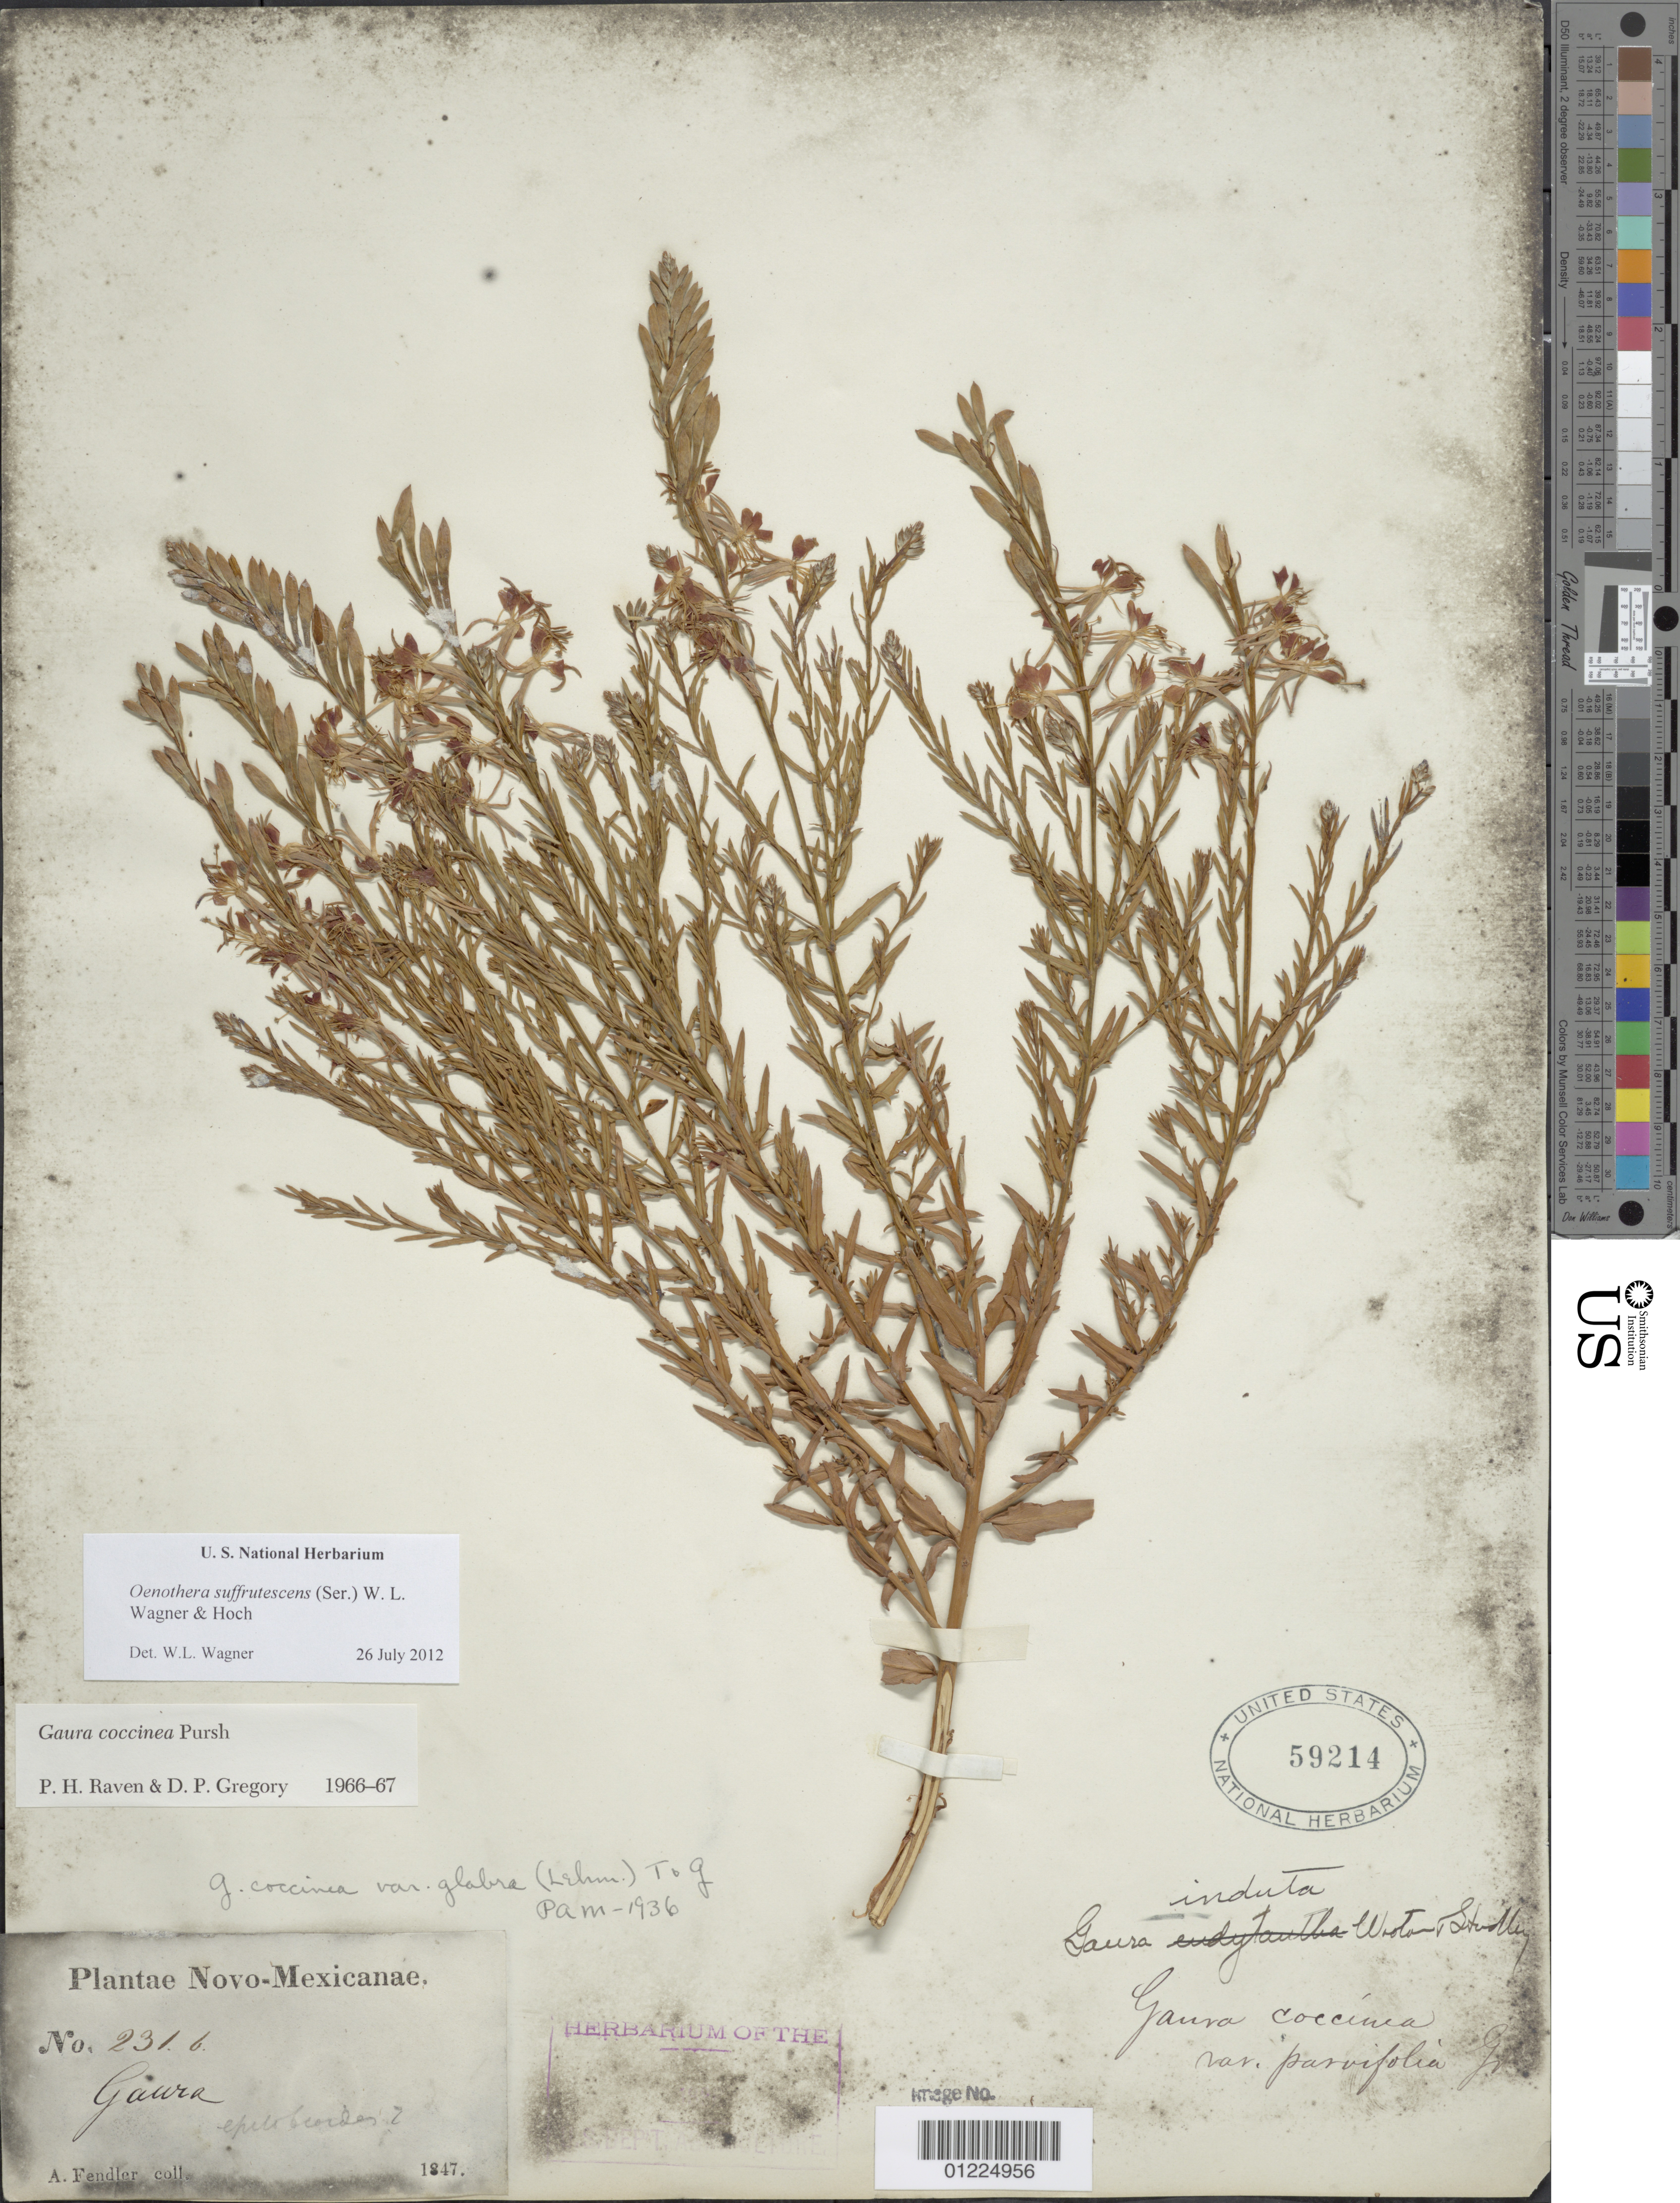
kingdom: Plantae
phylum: Tracheophyta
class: Magnoliopsida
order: Myrtales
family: Onagraceae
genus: Oenothera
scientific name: Oenothera suffrutescens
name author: (Ser.) W.L. Wagner & Hoch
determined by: Wagner, W. L., (BOT), Smithsonian Institution - National Museum of Natural History (UNITED STATES)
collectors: A. Fendler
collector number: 231 b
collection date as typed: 1847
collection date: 1847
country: United States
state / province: New Mexico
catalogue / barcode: US 59214